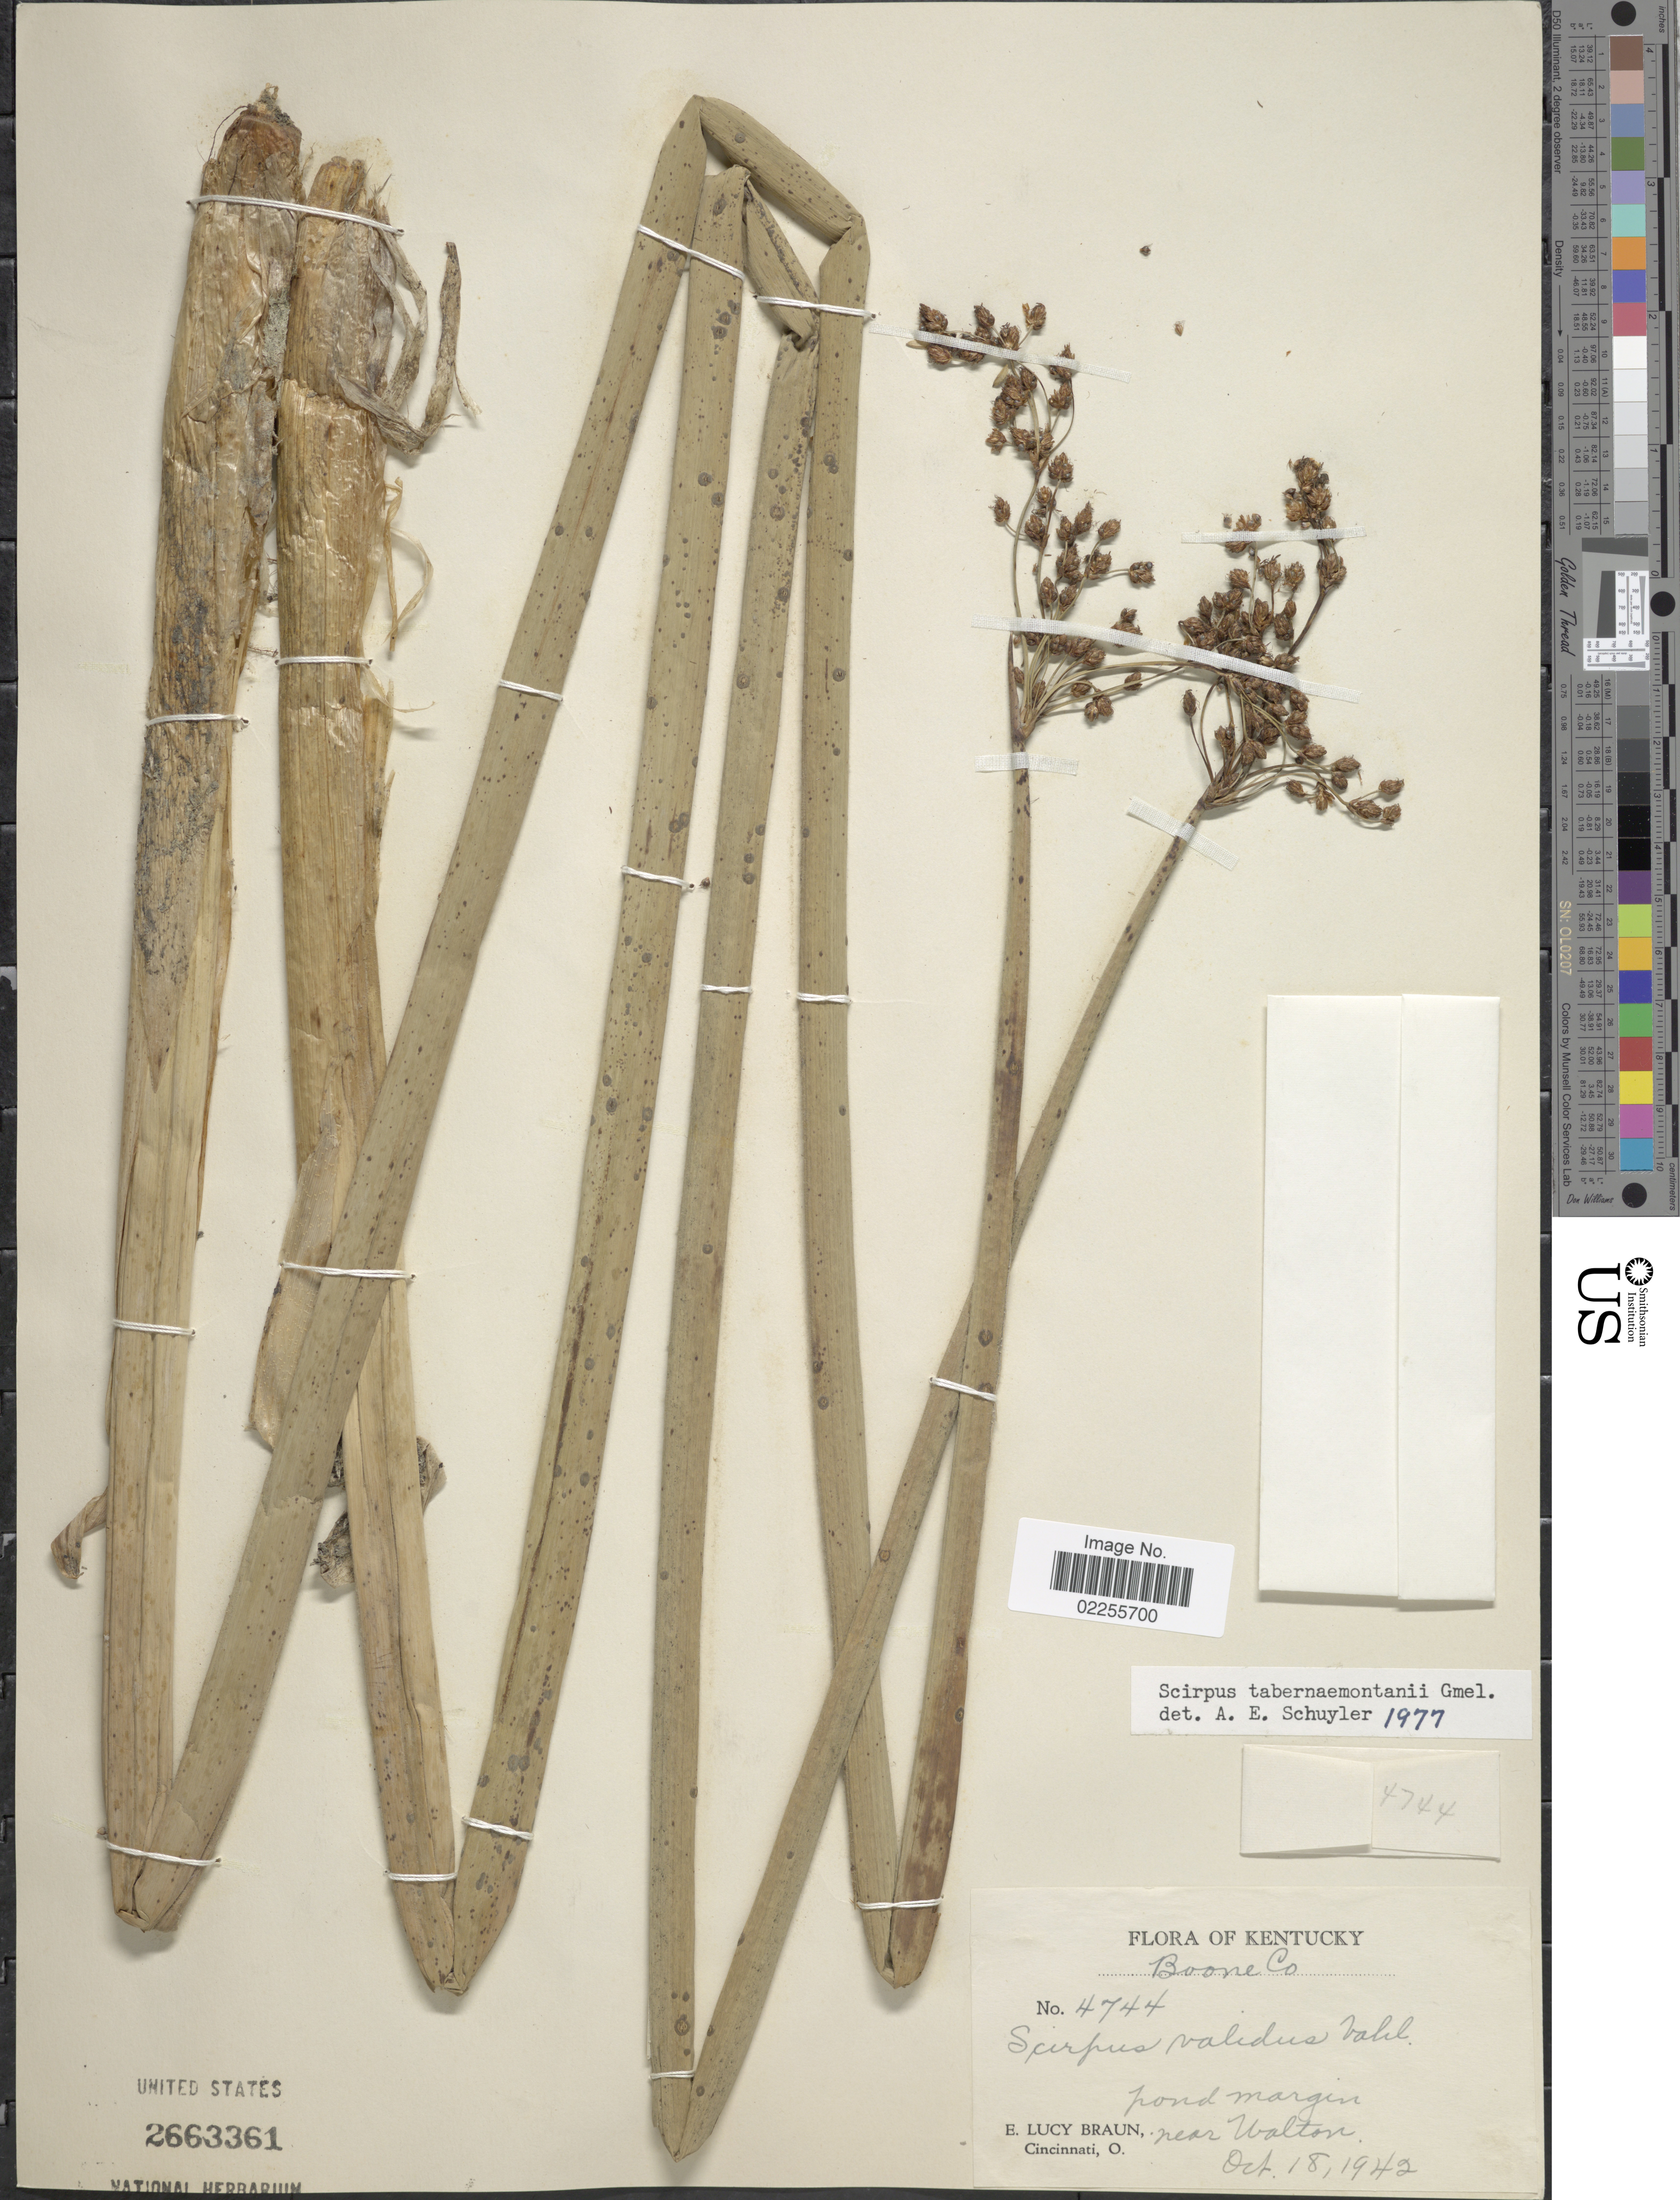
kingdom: Plantae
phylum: Tracheophyta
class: Liliopsida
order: Poales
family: Cyperaceae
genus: Schoenoplectus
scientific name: Schoenoplectus tabernaemontani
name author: (C.C. Gmel.) Palla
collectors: E. L. Braun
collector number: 4744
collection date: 1942-10-18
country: United States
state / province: Kentucky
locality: Pond of margin, near Walton, Boone Co.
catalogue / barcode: US 2663361